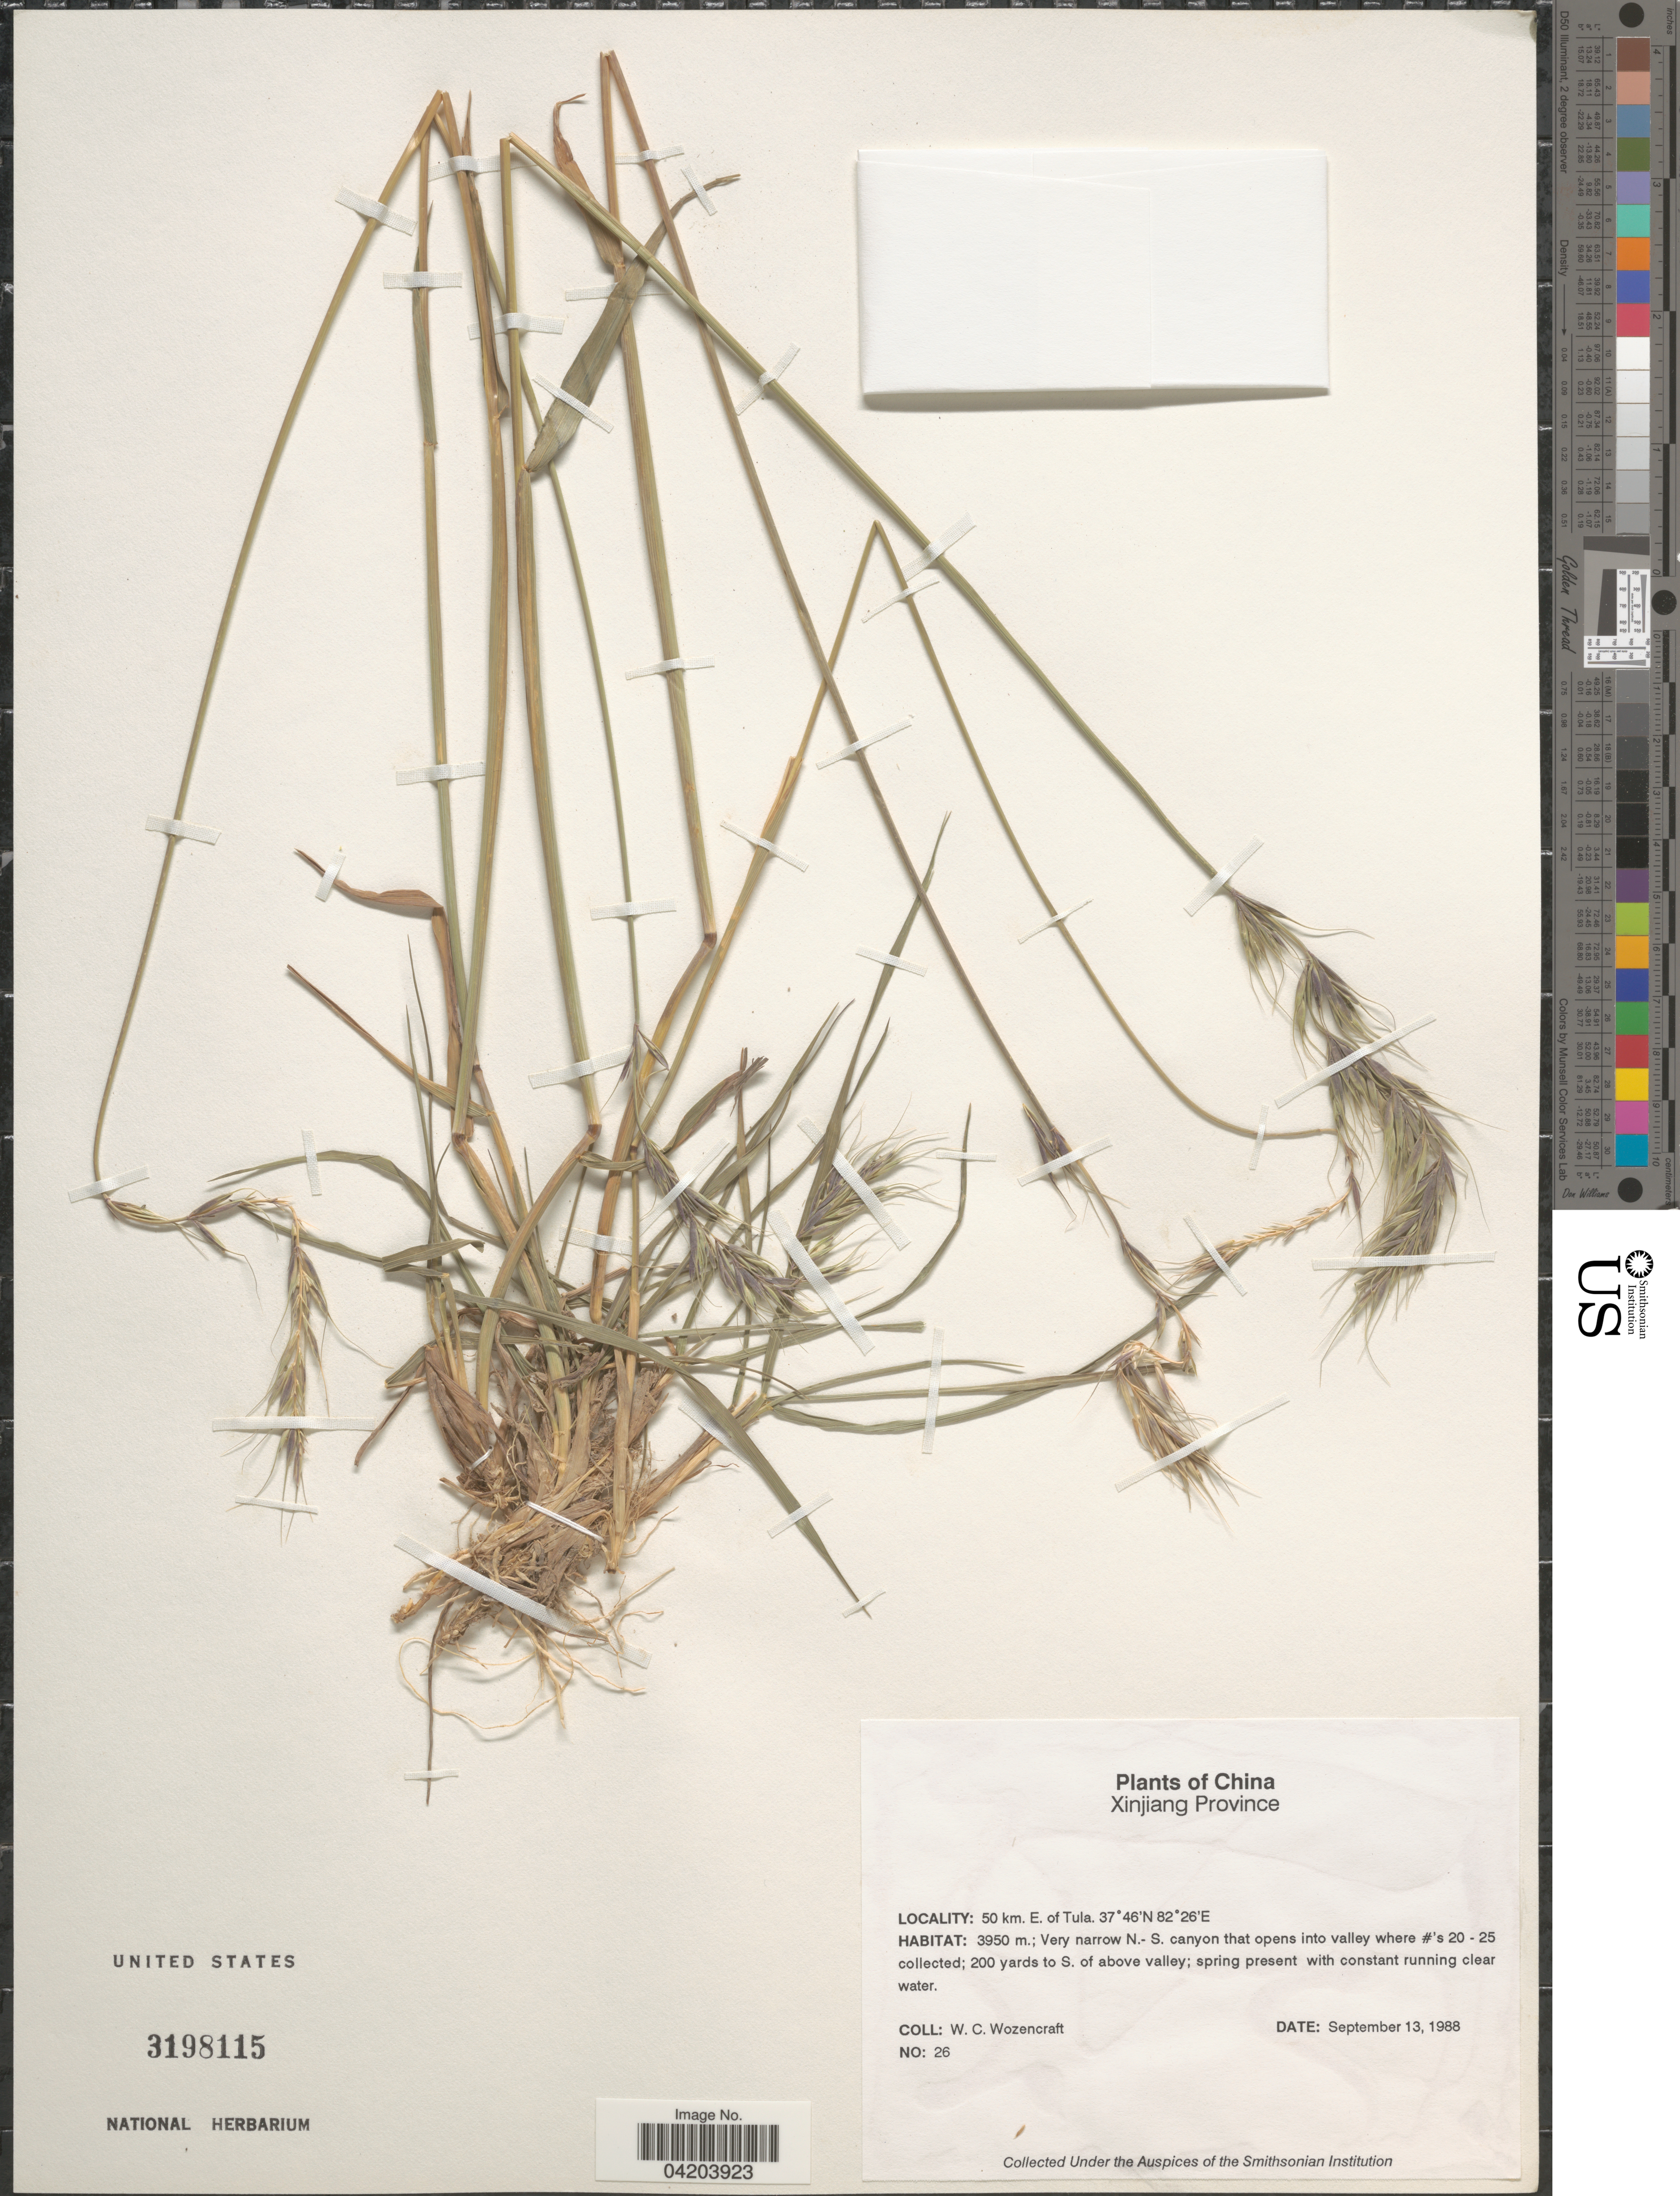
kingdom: Plantae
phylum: Tracheophyta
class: Liliopsida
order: Poales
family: Poaceae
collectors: W. Wozencraft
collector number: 26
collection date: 1988-09-13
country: China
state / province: Xinjiang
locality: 50 km. E. of Tula. Very narrow N.- S. canyon that opens into valley where #'s 20 - 25 collected; 200 yards to S. of above valley.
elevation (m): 3950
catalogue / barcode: US 3198115